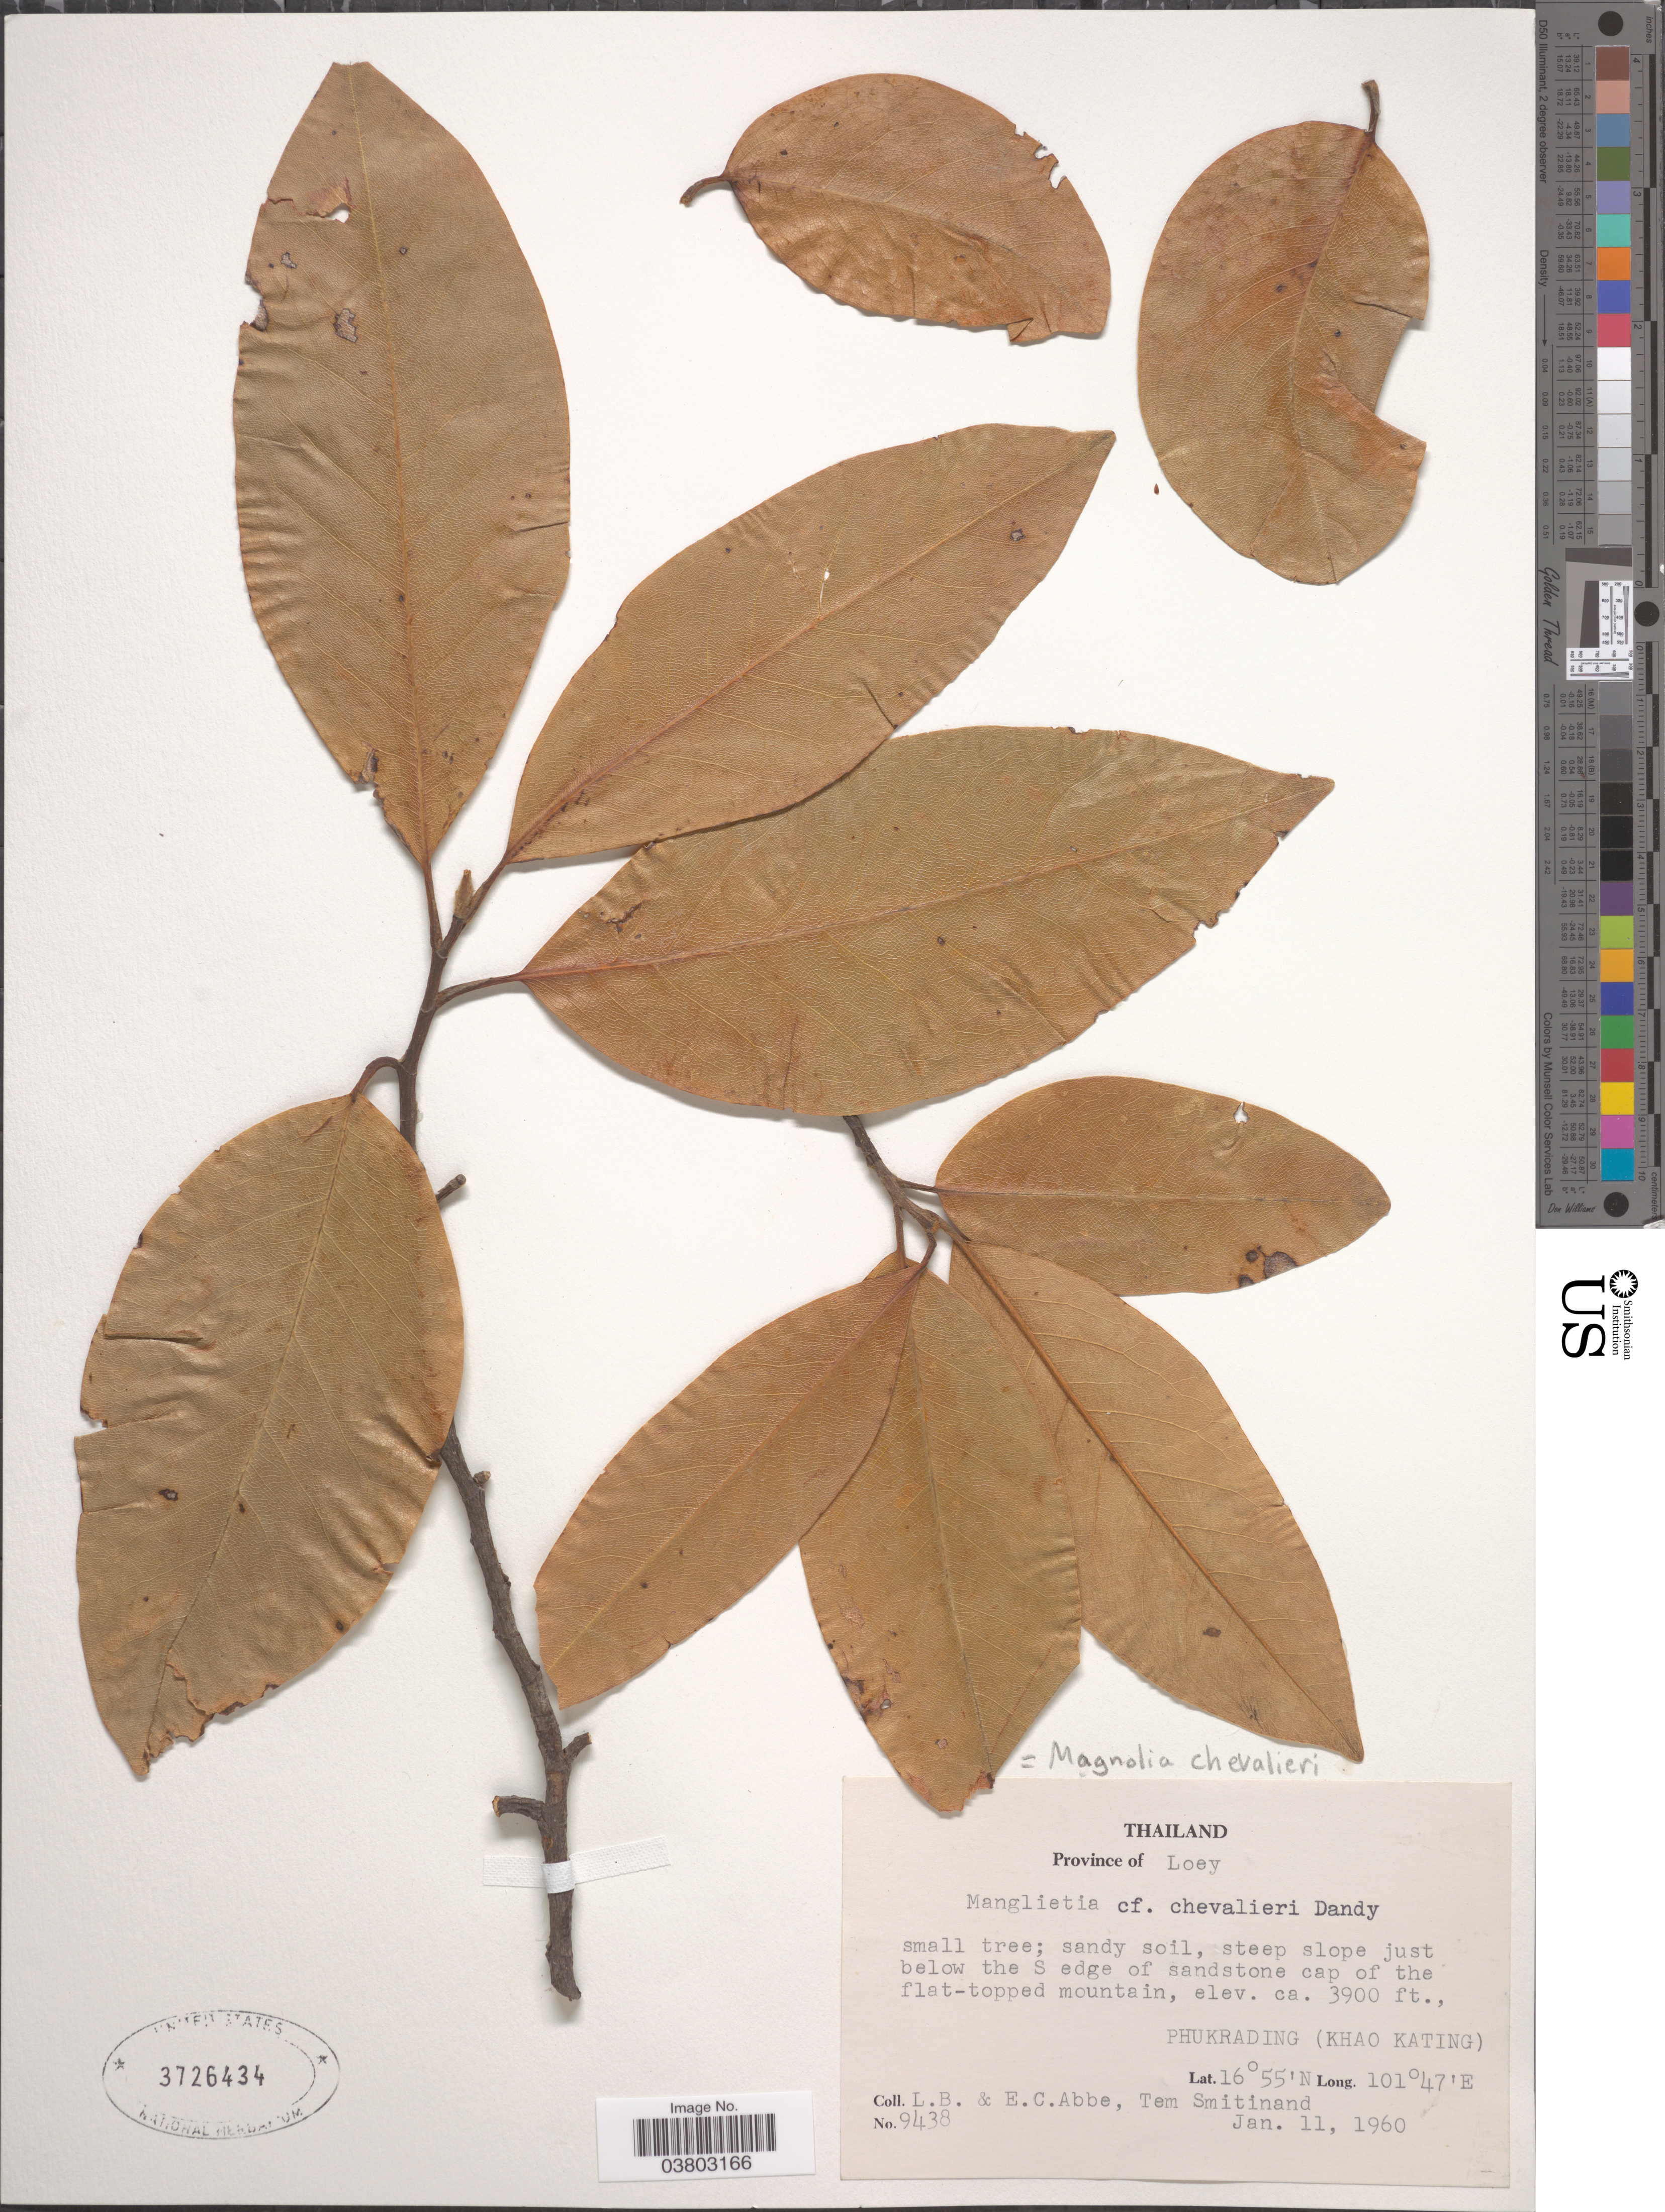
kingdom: Plantae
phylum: Tracheophyta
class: Magnoliopsida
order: Magnoliales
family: Magnoliaceae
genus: Magnolia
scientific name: Magnolia chevalieri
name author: (Dandy) V.S. Kumar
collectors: L. B. Abbe, E. C. Abbe & T. Smitinand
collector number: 9438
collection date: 1960-01-11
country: Thailand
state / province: Loei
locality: Province of Loey. Steep slope just below the S edge of sandstone cap of the flat-topped mountain. Phukrading (Khao Kating).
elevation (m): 1189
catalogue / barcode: US 3726434